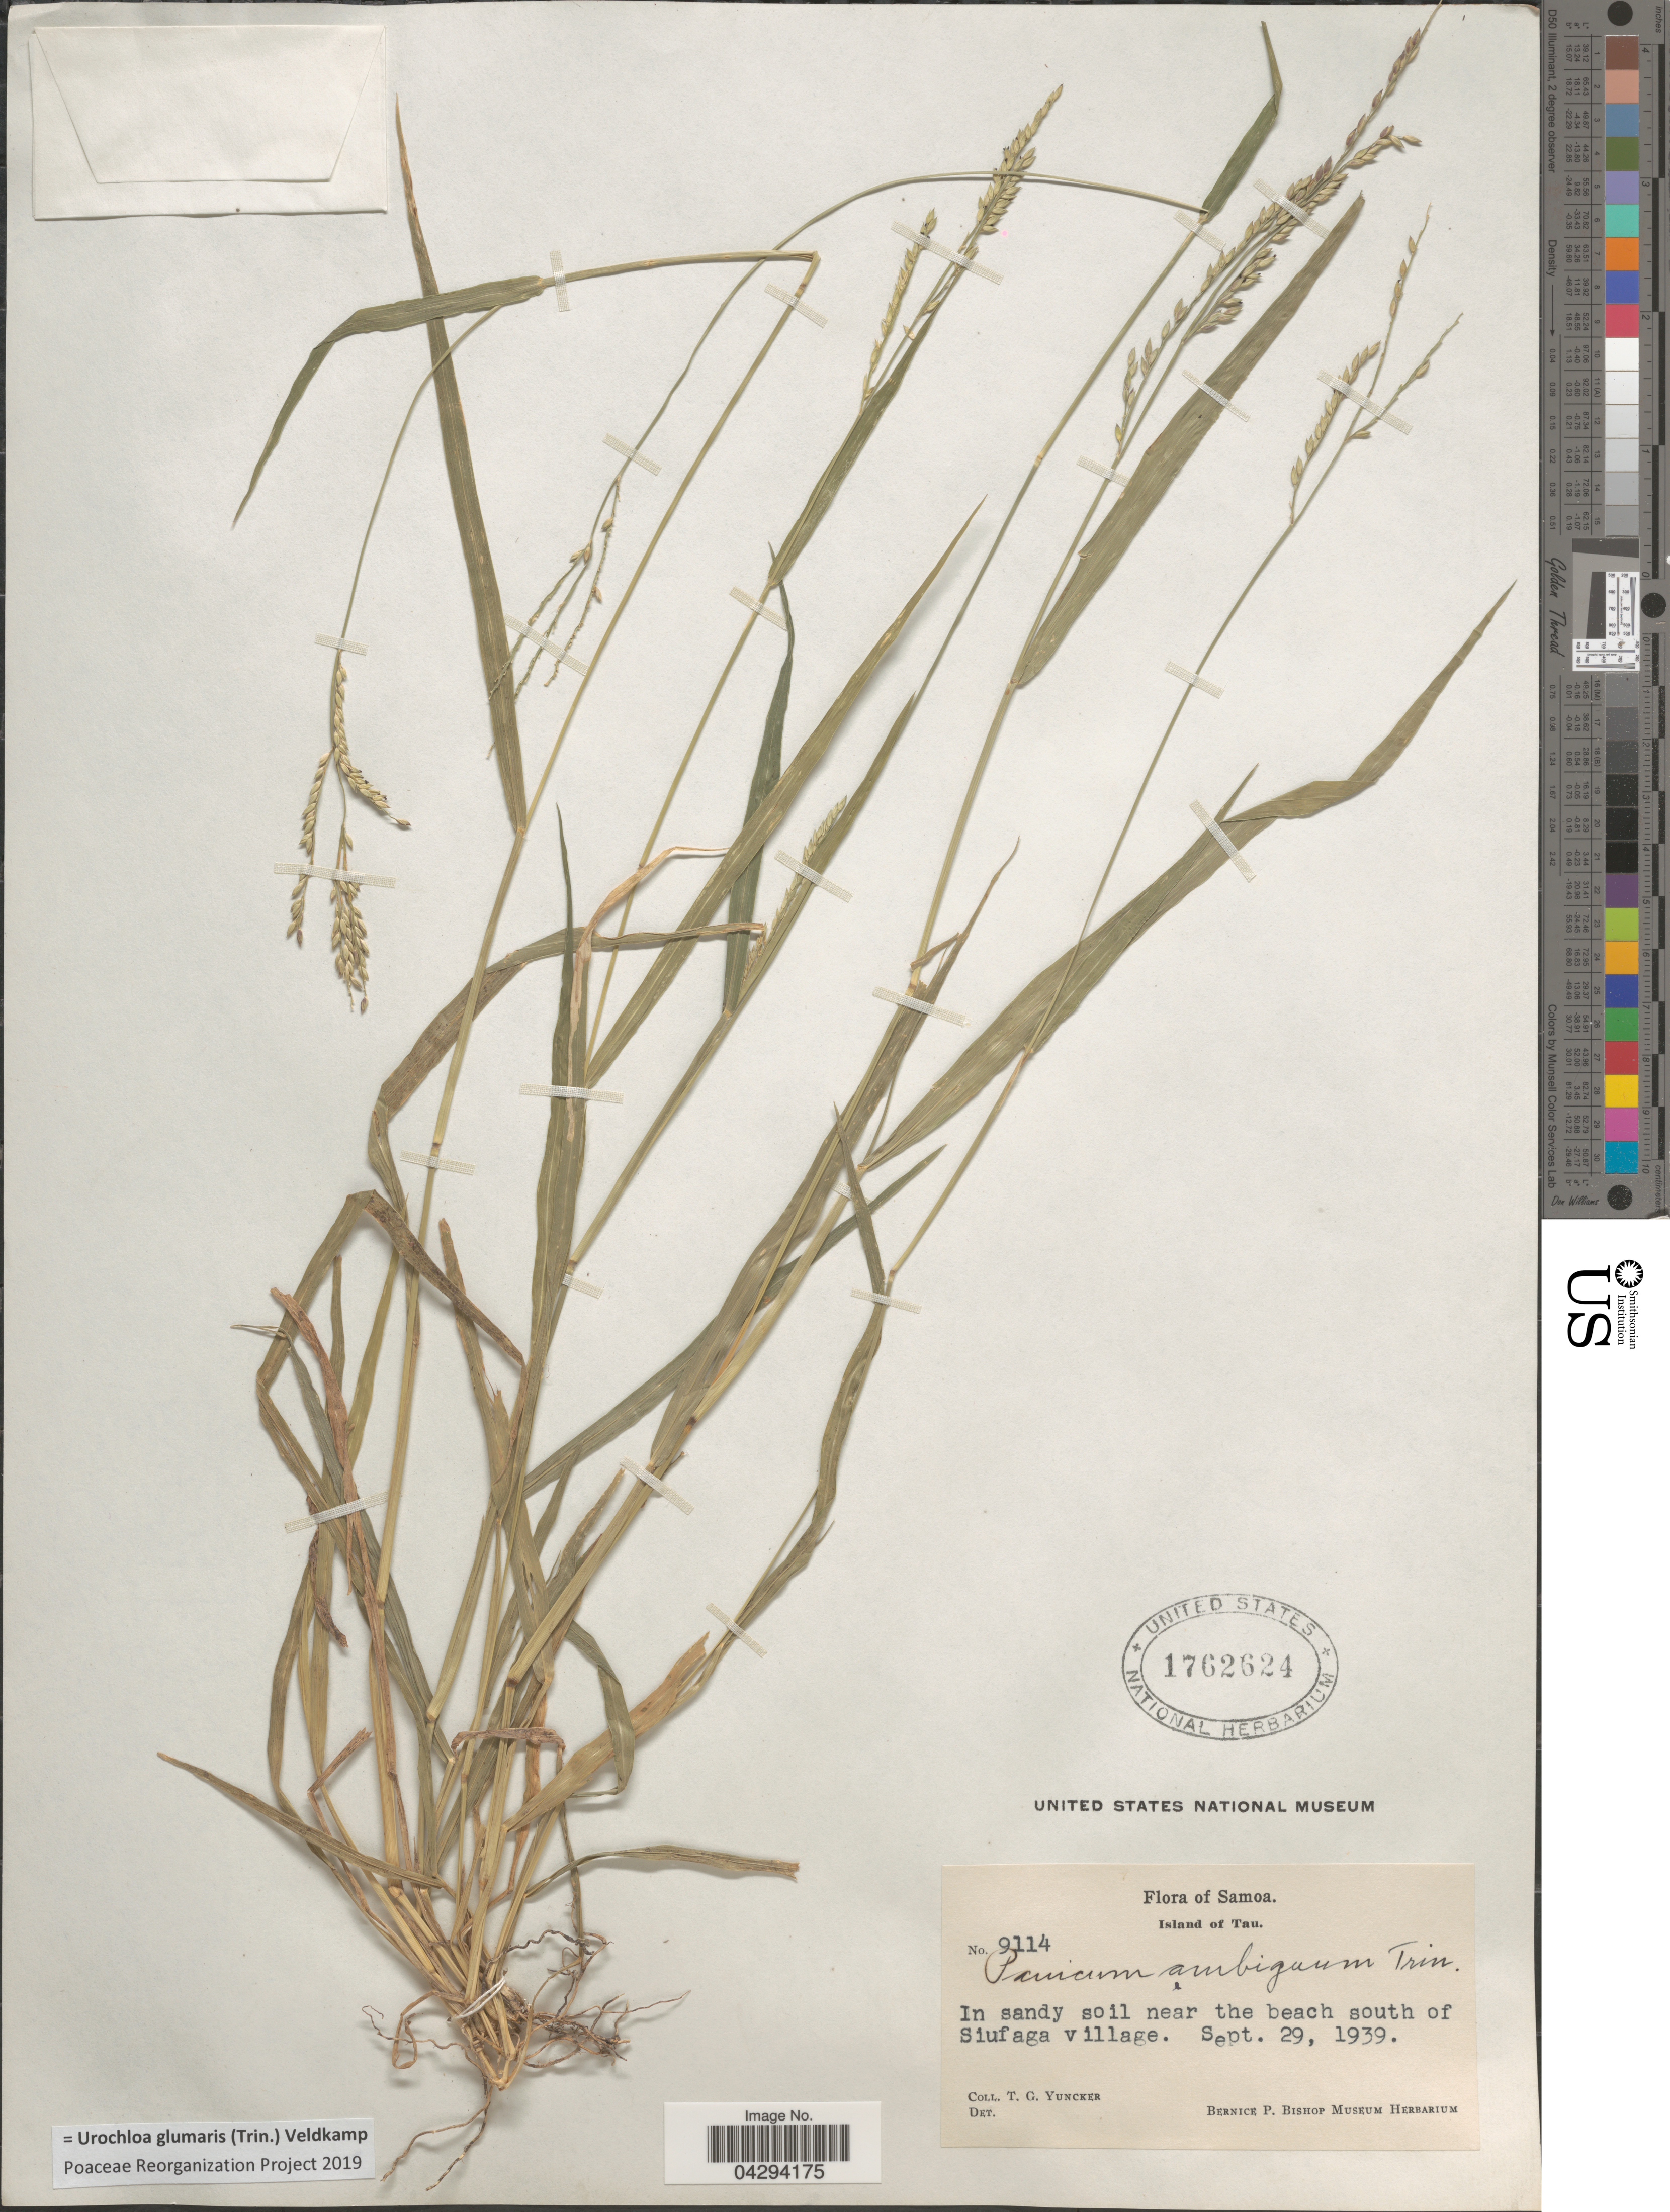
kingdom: Plantae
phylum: Tracheophyta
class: Liliopsida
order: Poales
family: Poaceae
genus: Urochloa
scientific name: Urochloa glumaris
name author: (Trin.) Veldkamp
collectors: T. G. Yuncker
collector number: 9114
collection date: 1939-09-29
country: American Samoa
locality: Samoa. Island of Tau. In sandy soil near the beach south of Siufaga village.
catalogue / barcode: US 1762624